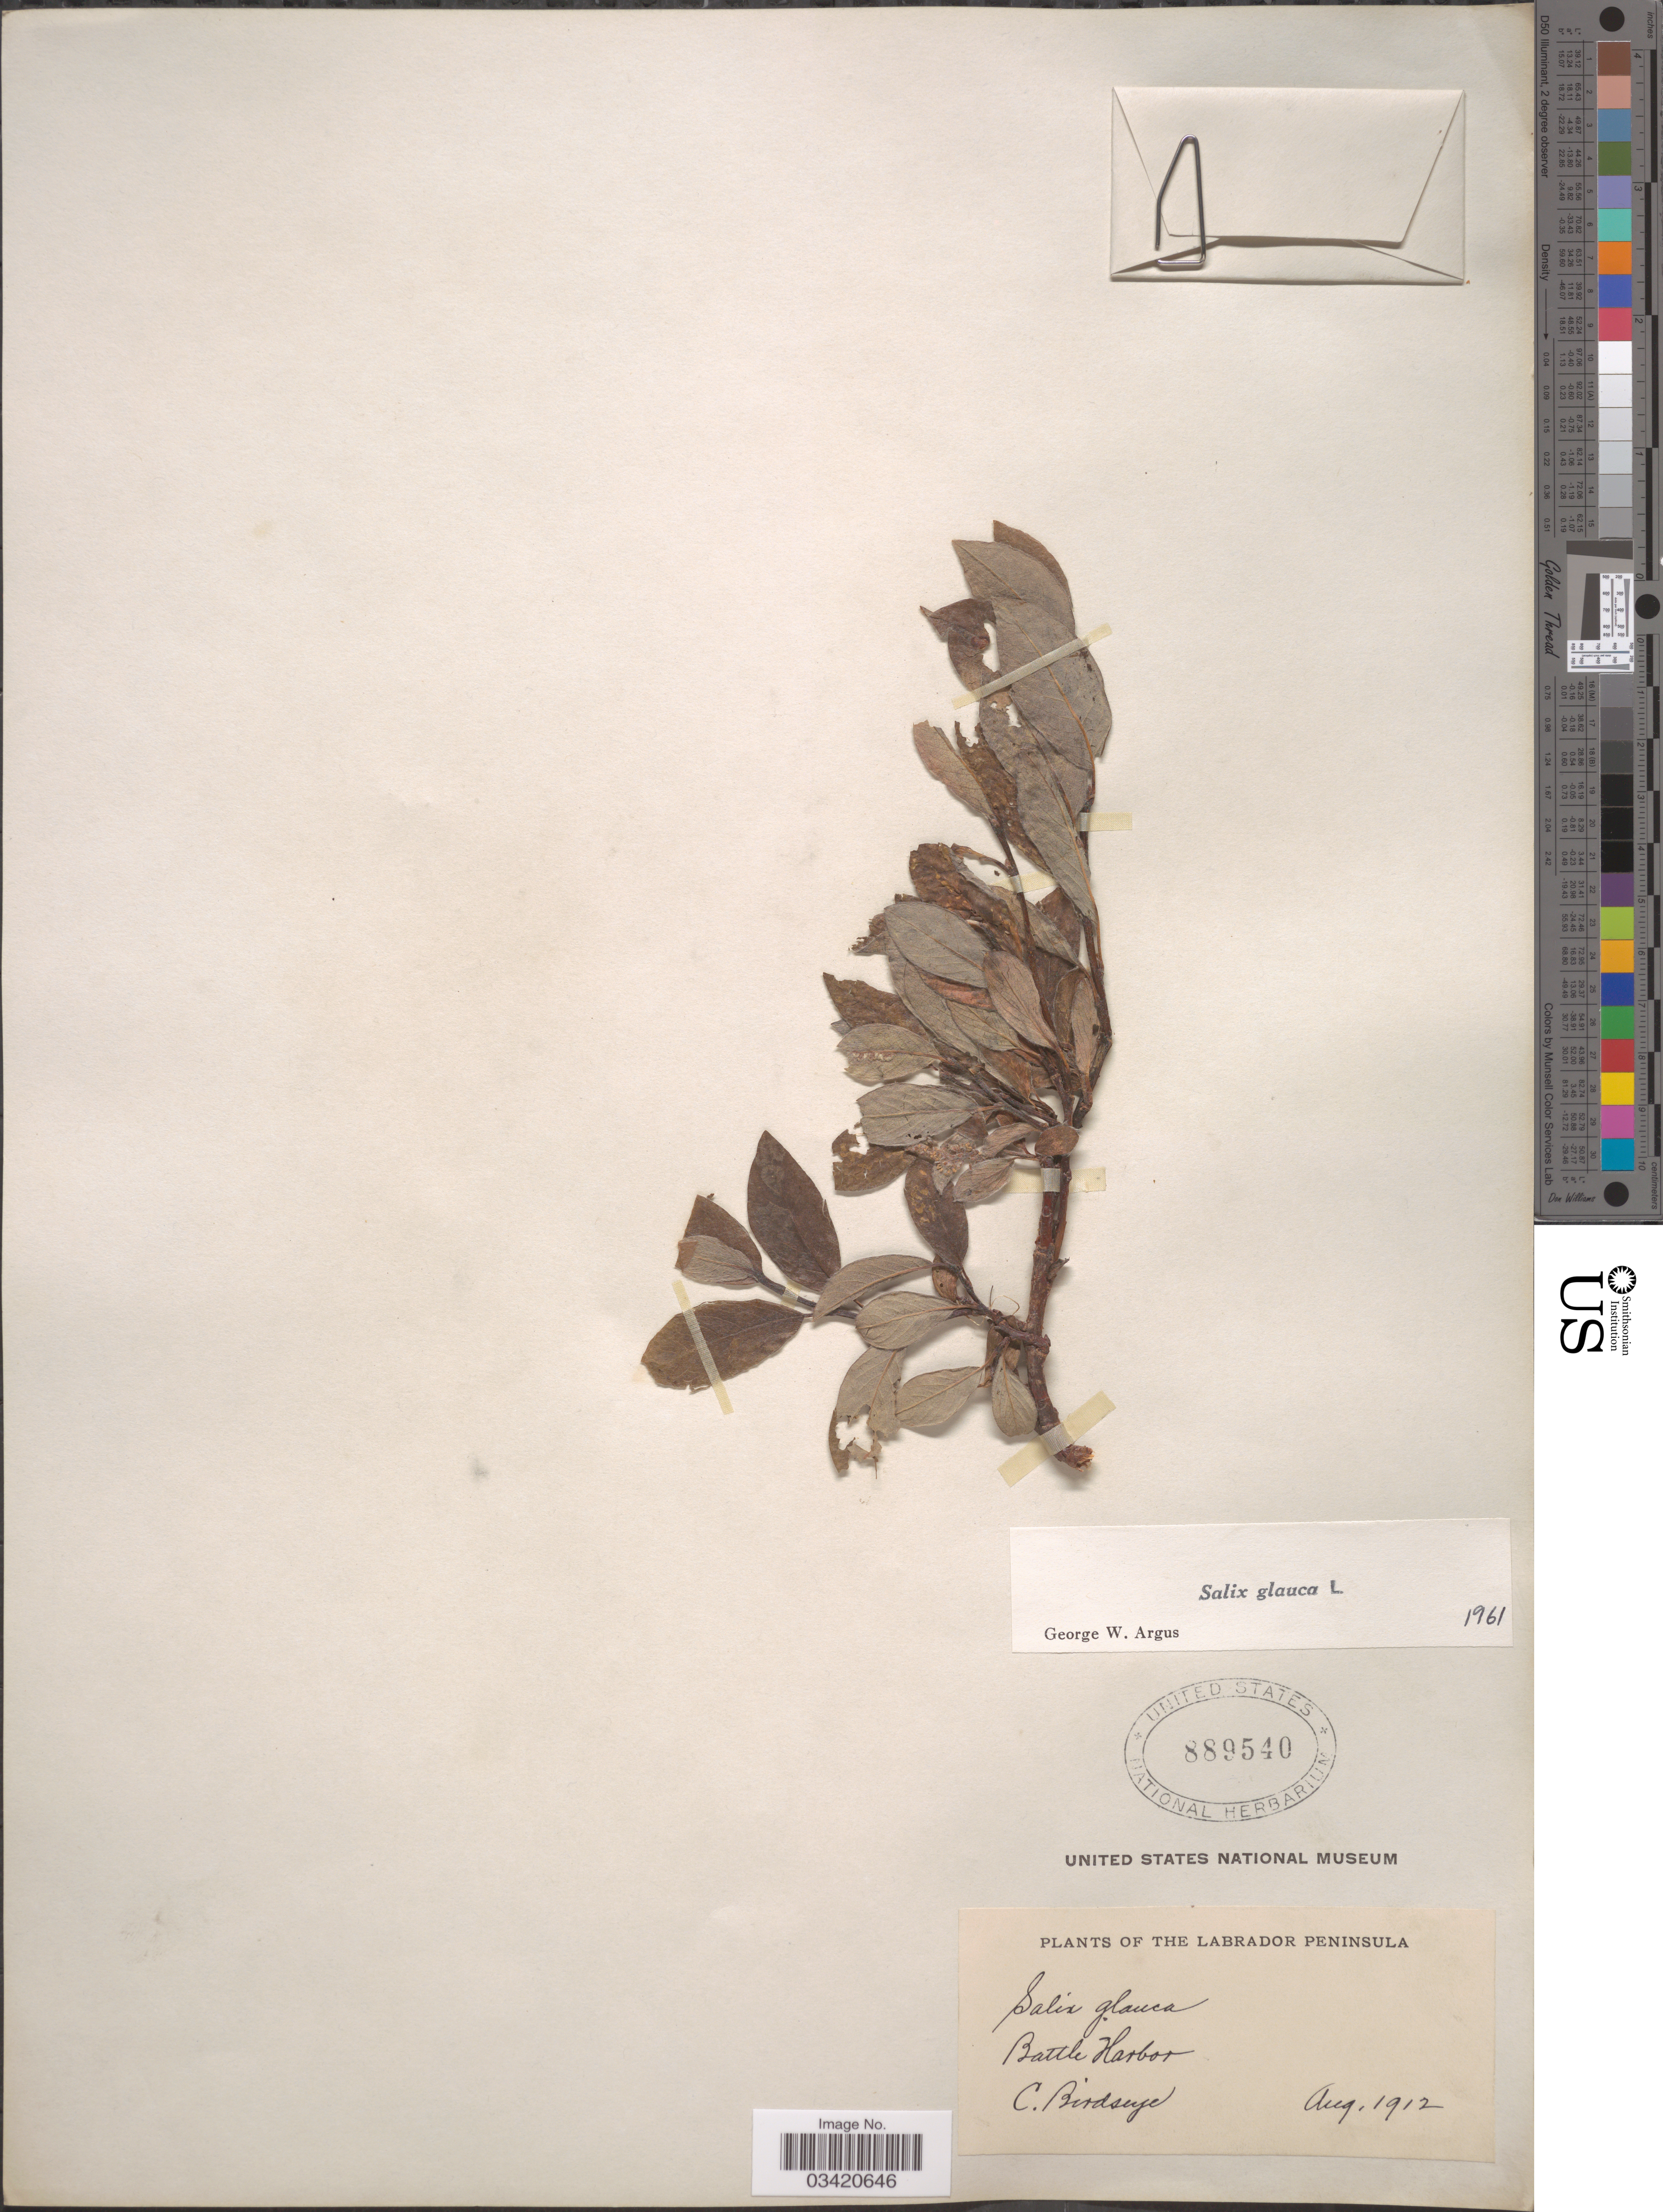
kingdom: Plantae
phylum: Tracheophyta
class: Magnoliopsida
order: Malpighiales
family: Salicaceae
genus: Salix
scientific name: Salix glauca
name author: L.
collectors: C. Birdseye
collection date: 1912-08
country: Canada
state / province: Newfoundland and Labrador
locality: Labrador Peninsula. Battle Harbor.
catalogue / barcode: US 889540